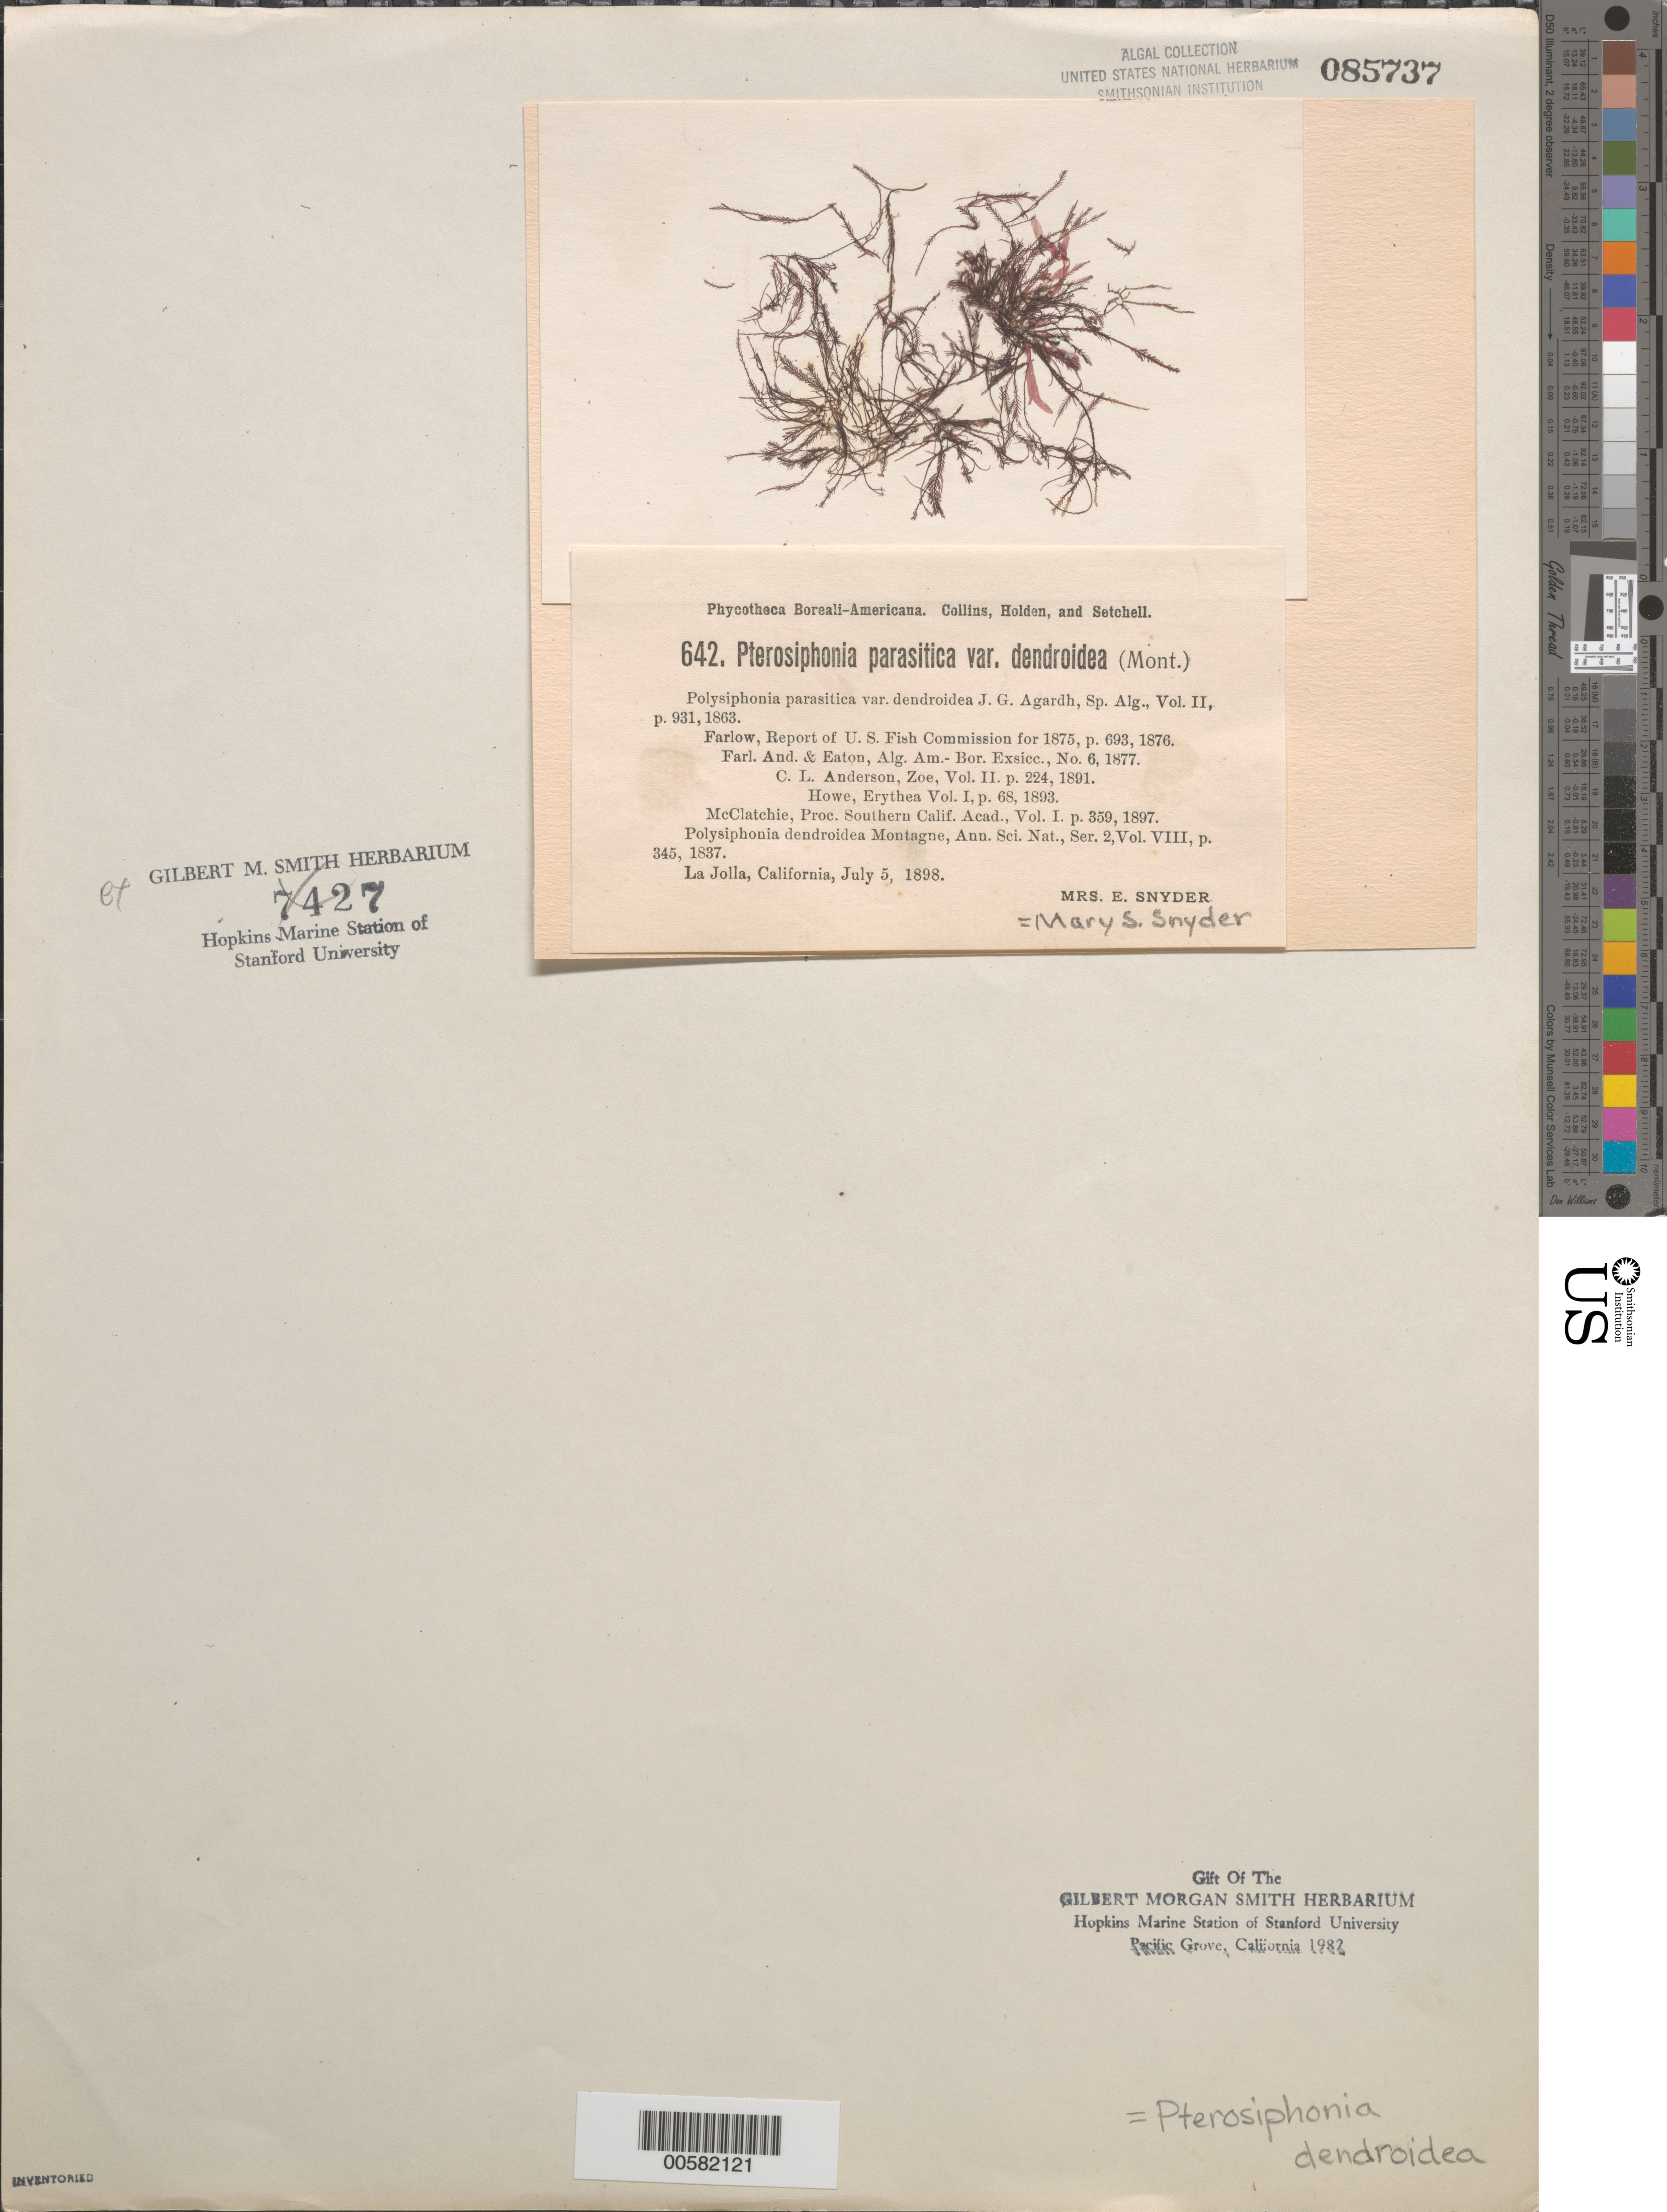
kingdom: Plantae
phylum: Rhodophyta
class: Florideophyceae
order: Ceramiales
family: Rhodomelaceae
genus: Symphyocladiella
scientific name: Symphyocladiella dendroidea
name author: (Montagne) Bustamante et al.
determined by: Algae name updating Project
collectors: M. Snyder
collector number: PB-A 642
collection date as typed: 05 Jul 1898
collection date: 1898-07-05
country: United States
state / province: California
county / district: San Diego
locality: La Jolla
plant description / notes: Collins, Holden & Setchell, Phycotheca Boreali-Americana, as Pterosiphonia parasitica var. dendroidea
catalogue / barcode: US 85737